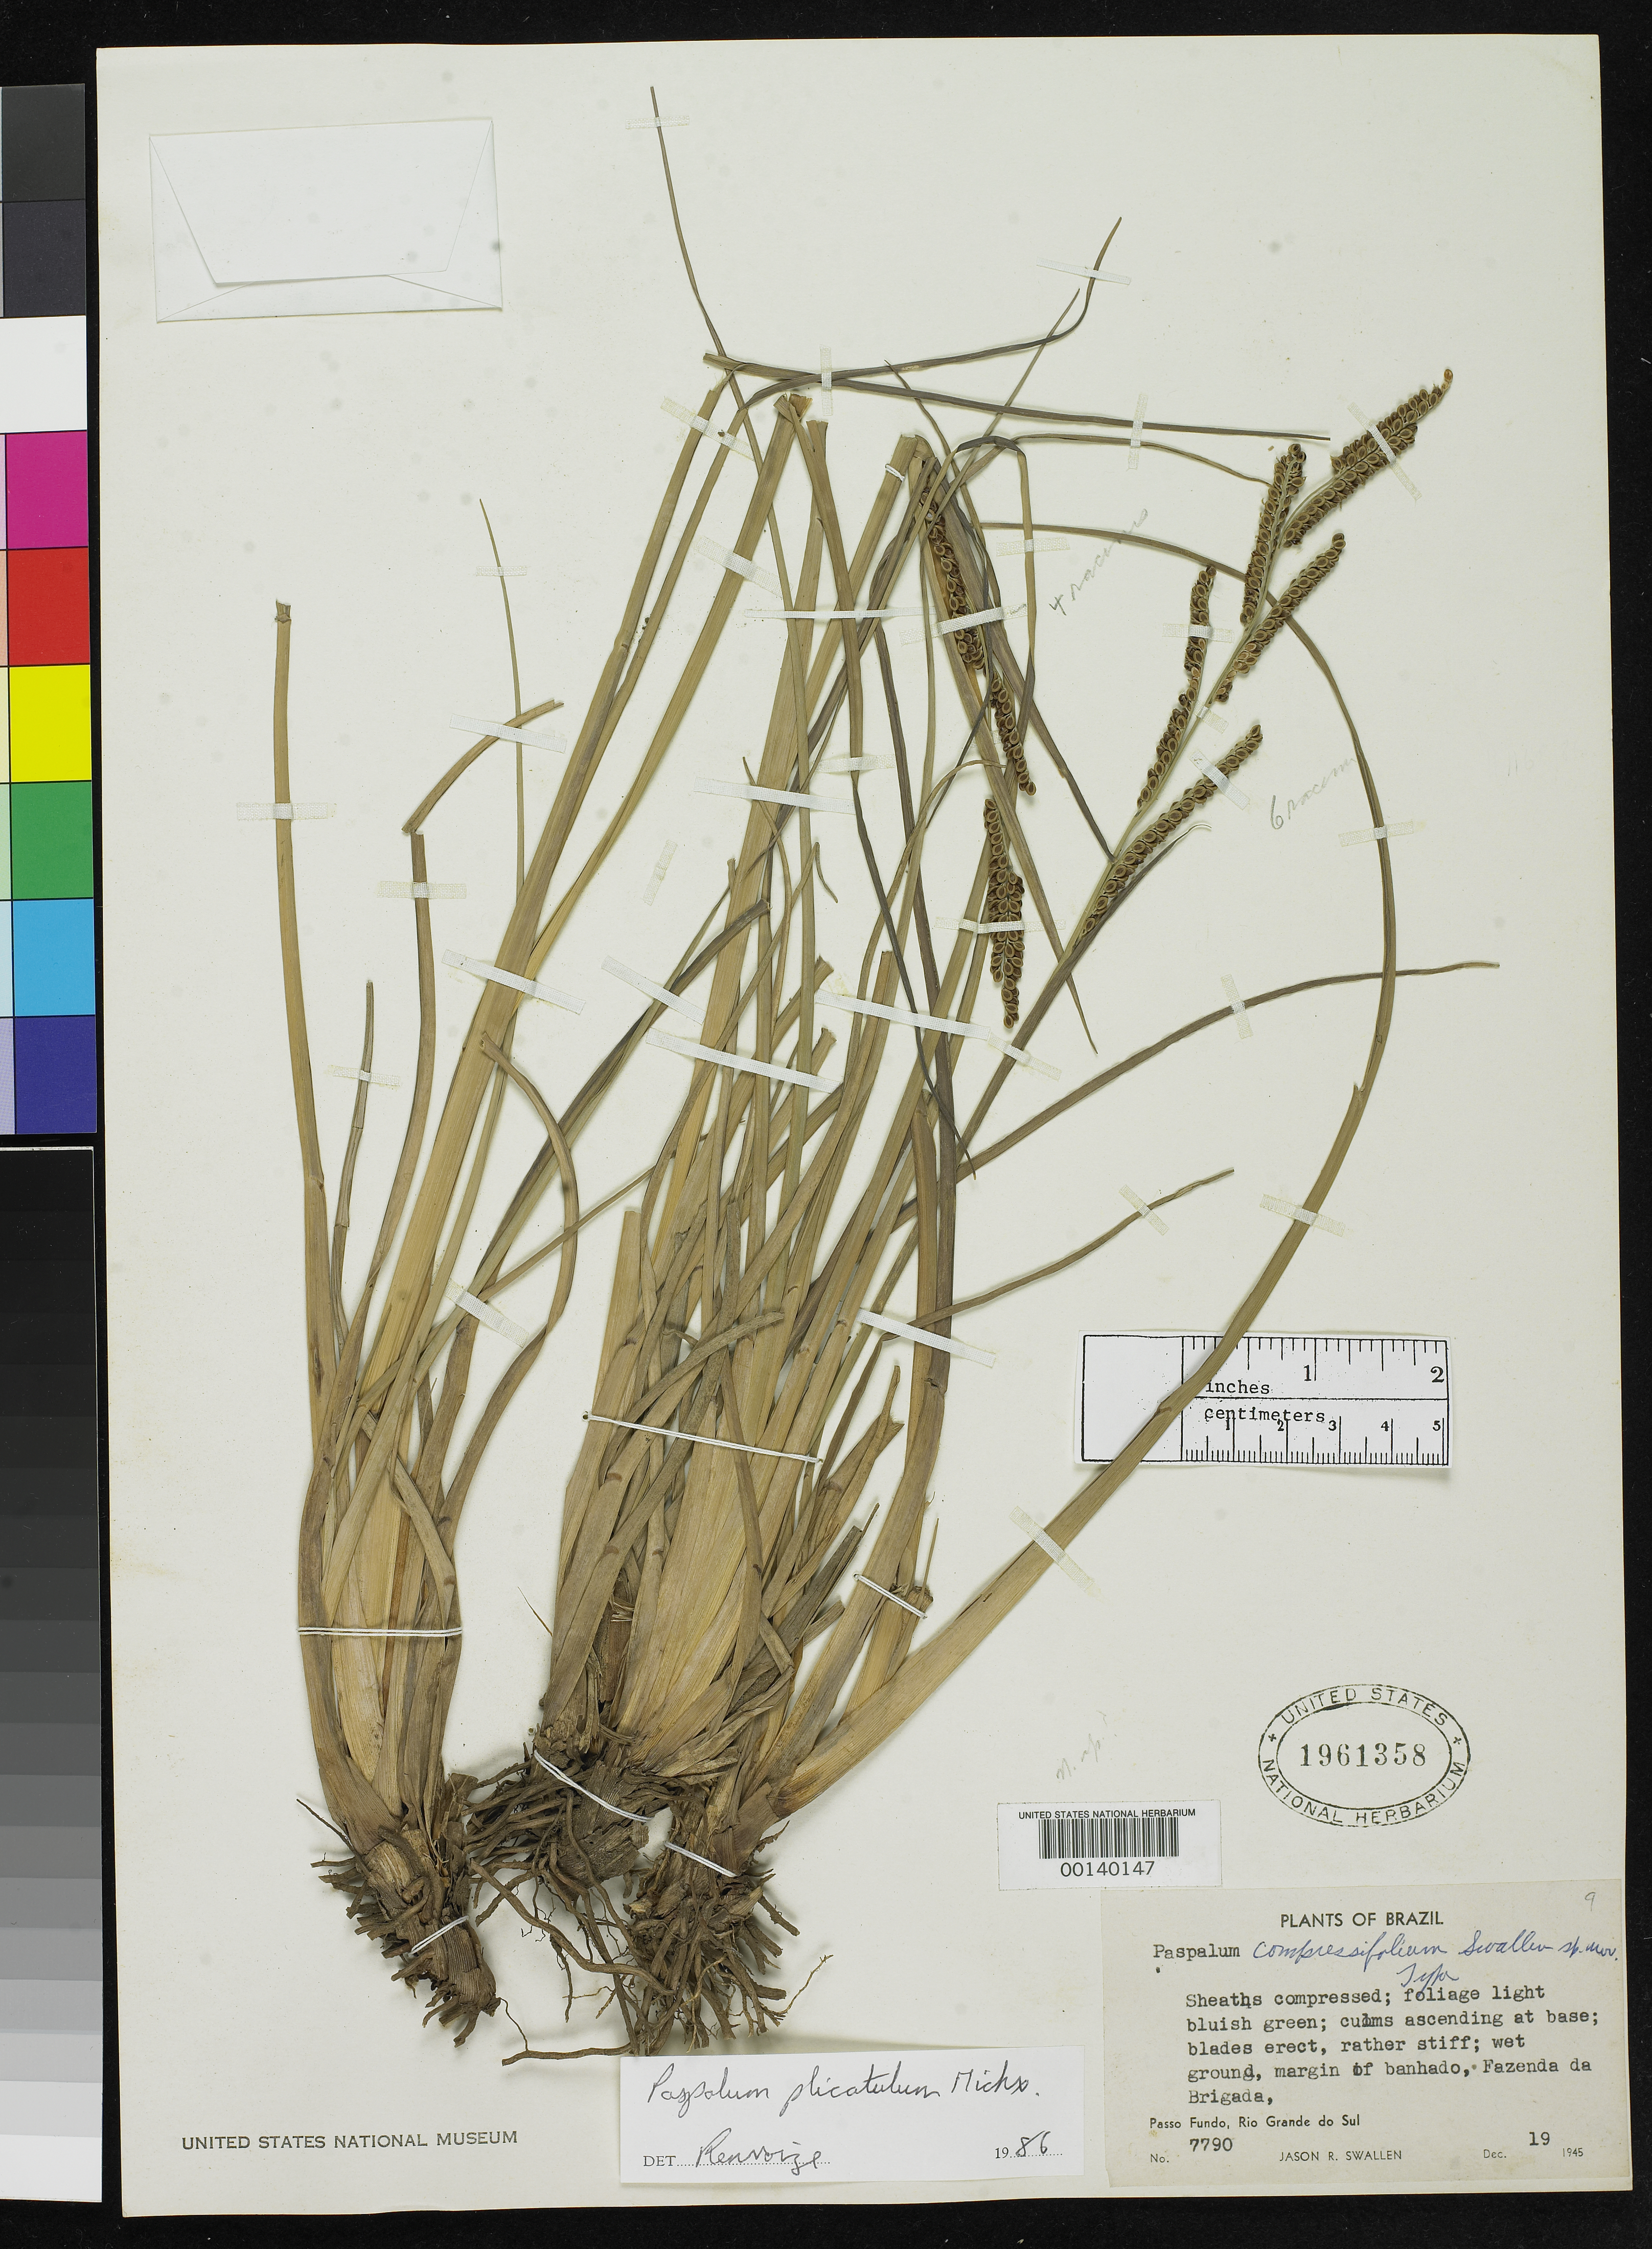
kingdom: Plantae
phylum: Tracheophyta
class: Liliopsida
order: Poales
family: Poaceae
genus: Paspalum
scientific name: Paspalum compressifolium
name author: Swallen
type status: Holotype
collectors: J. R. Swallen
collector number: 7790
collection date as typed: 19 Dec 1945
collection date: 1945-12-19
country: Brazil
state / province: Rio Grande do Sul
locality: Passo Fundo, Fazenda da Brigada.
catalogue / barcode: US 1961358